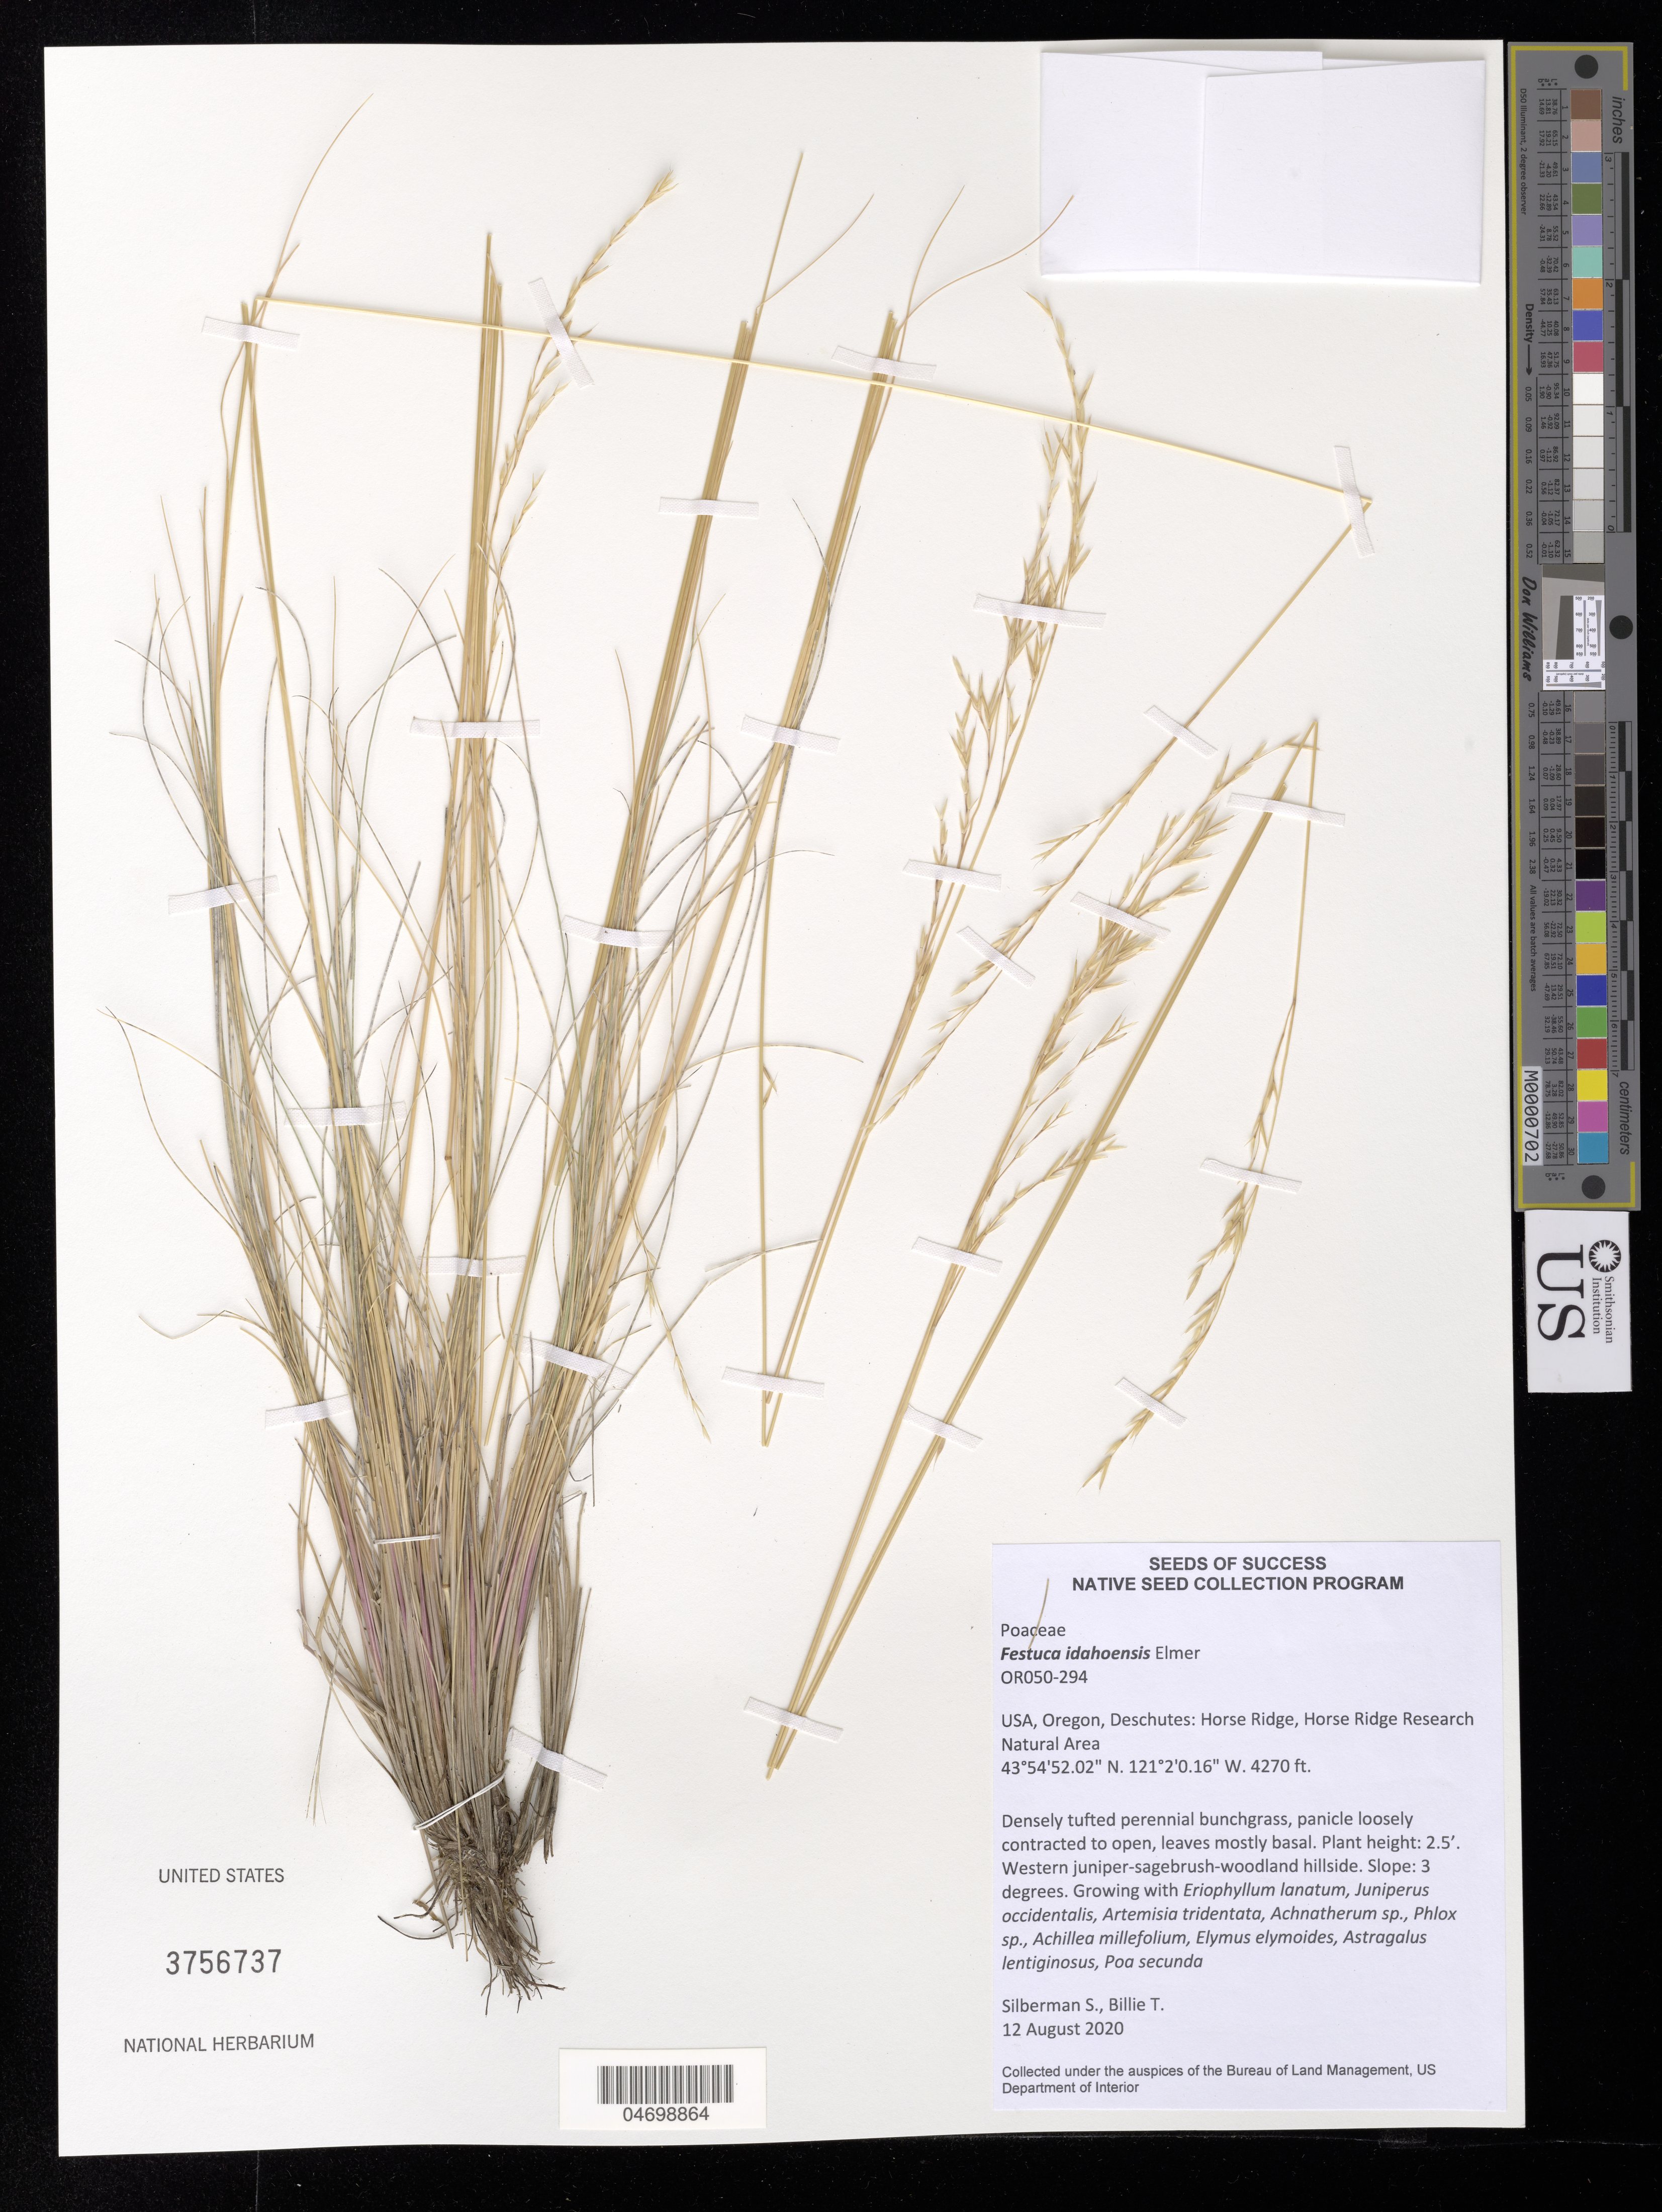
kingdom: Plantae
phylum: Tracheophyta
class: Liliopsida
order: Poales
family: Poaceae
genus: Festuca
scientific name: Festuca idahoensis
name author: Elmer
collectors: S. Silberman & T. Billie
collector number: OR050-294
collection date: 2020-08-12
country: United States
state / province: Oregon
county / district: Deschutes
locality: Horse Ridge, Horse Ridge Research Natural Area.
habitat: Western juniper-sagebrush-woodland hillside. With Juniperus occidentalis, Phlox sp., Poa cecunda, etc.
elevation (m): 1301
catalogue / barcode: US 3756737